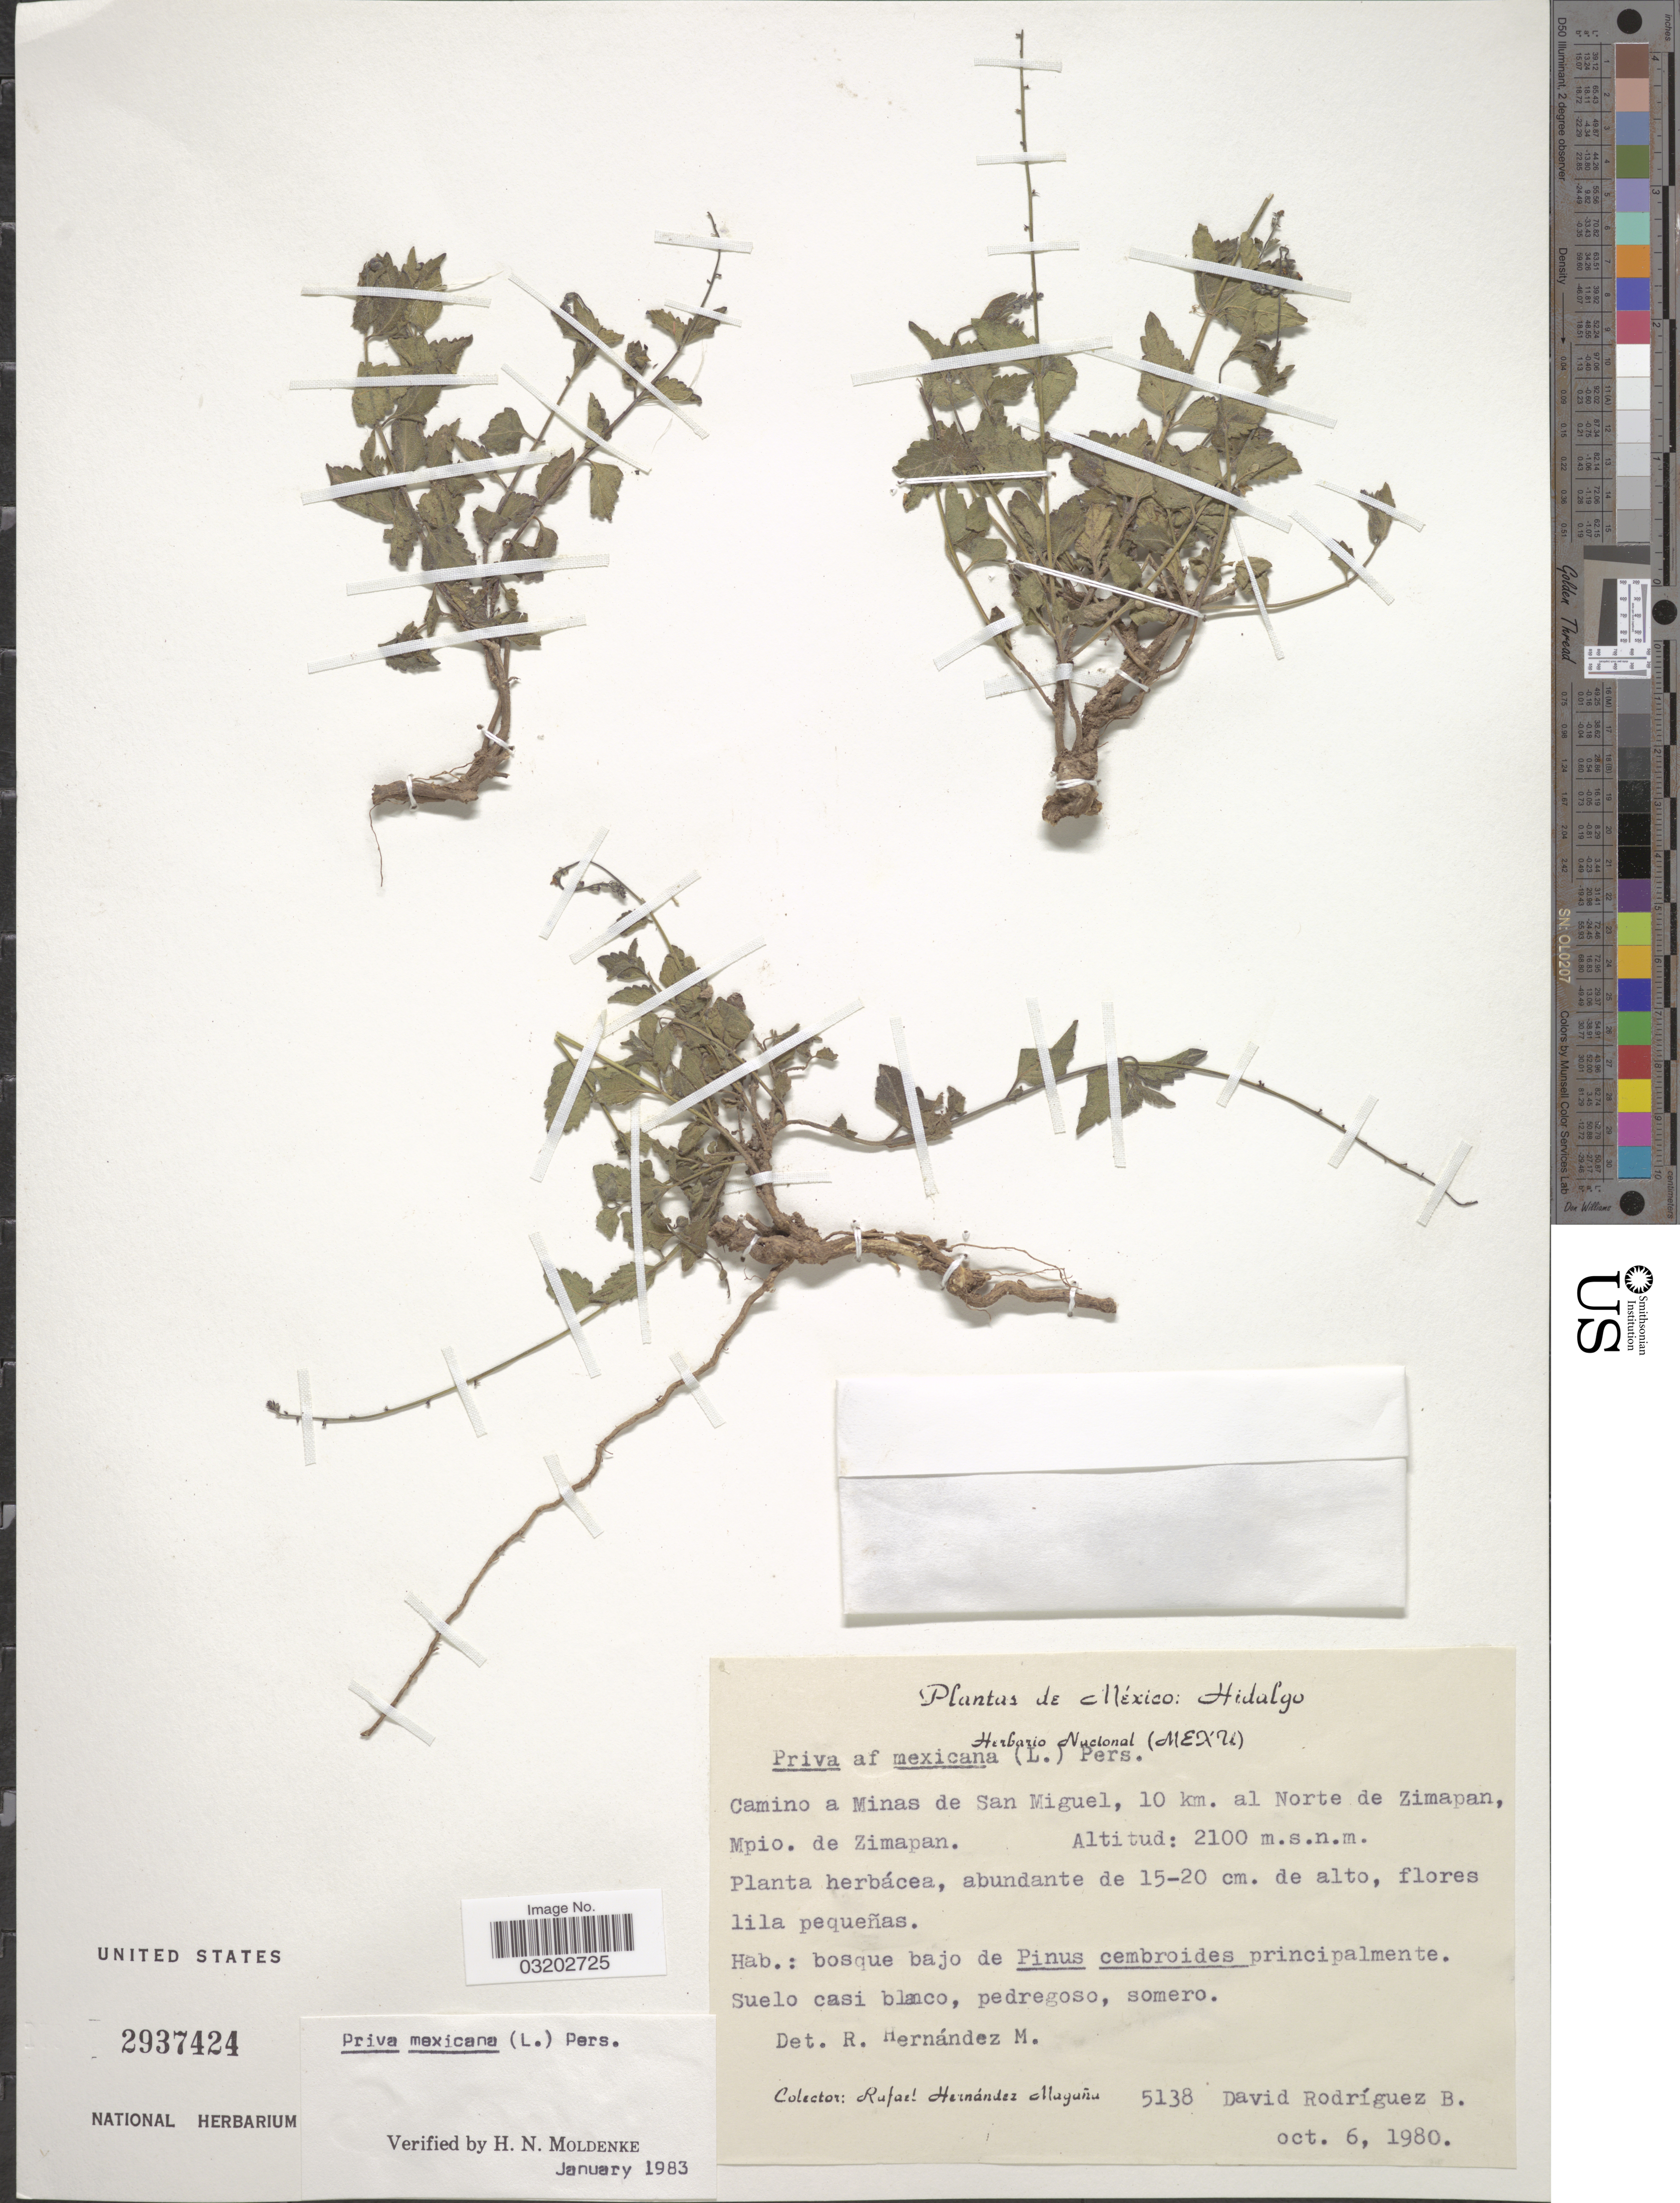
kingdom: Plantae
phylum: Tracheophyta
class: Magnoliopsida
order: Lamiales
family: Verbenaceae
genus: Priva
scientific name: Priva mexicana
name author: (L.) Pers.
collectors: R. Hernández-M. & D. Rodríguez B.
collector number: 5138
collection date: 1980-10-06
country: Mexico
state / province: Hidalgo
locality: Camino a Minas de San Miguel, 10 km. al Norte de Zimapan. Mpio. de Zimapan.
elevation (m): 2100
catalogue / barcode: US 2937424